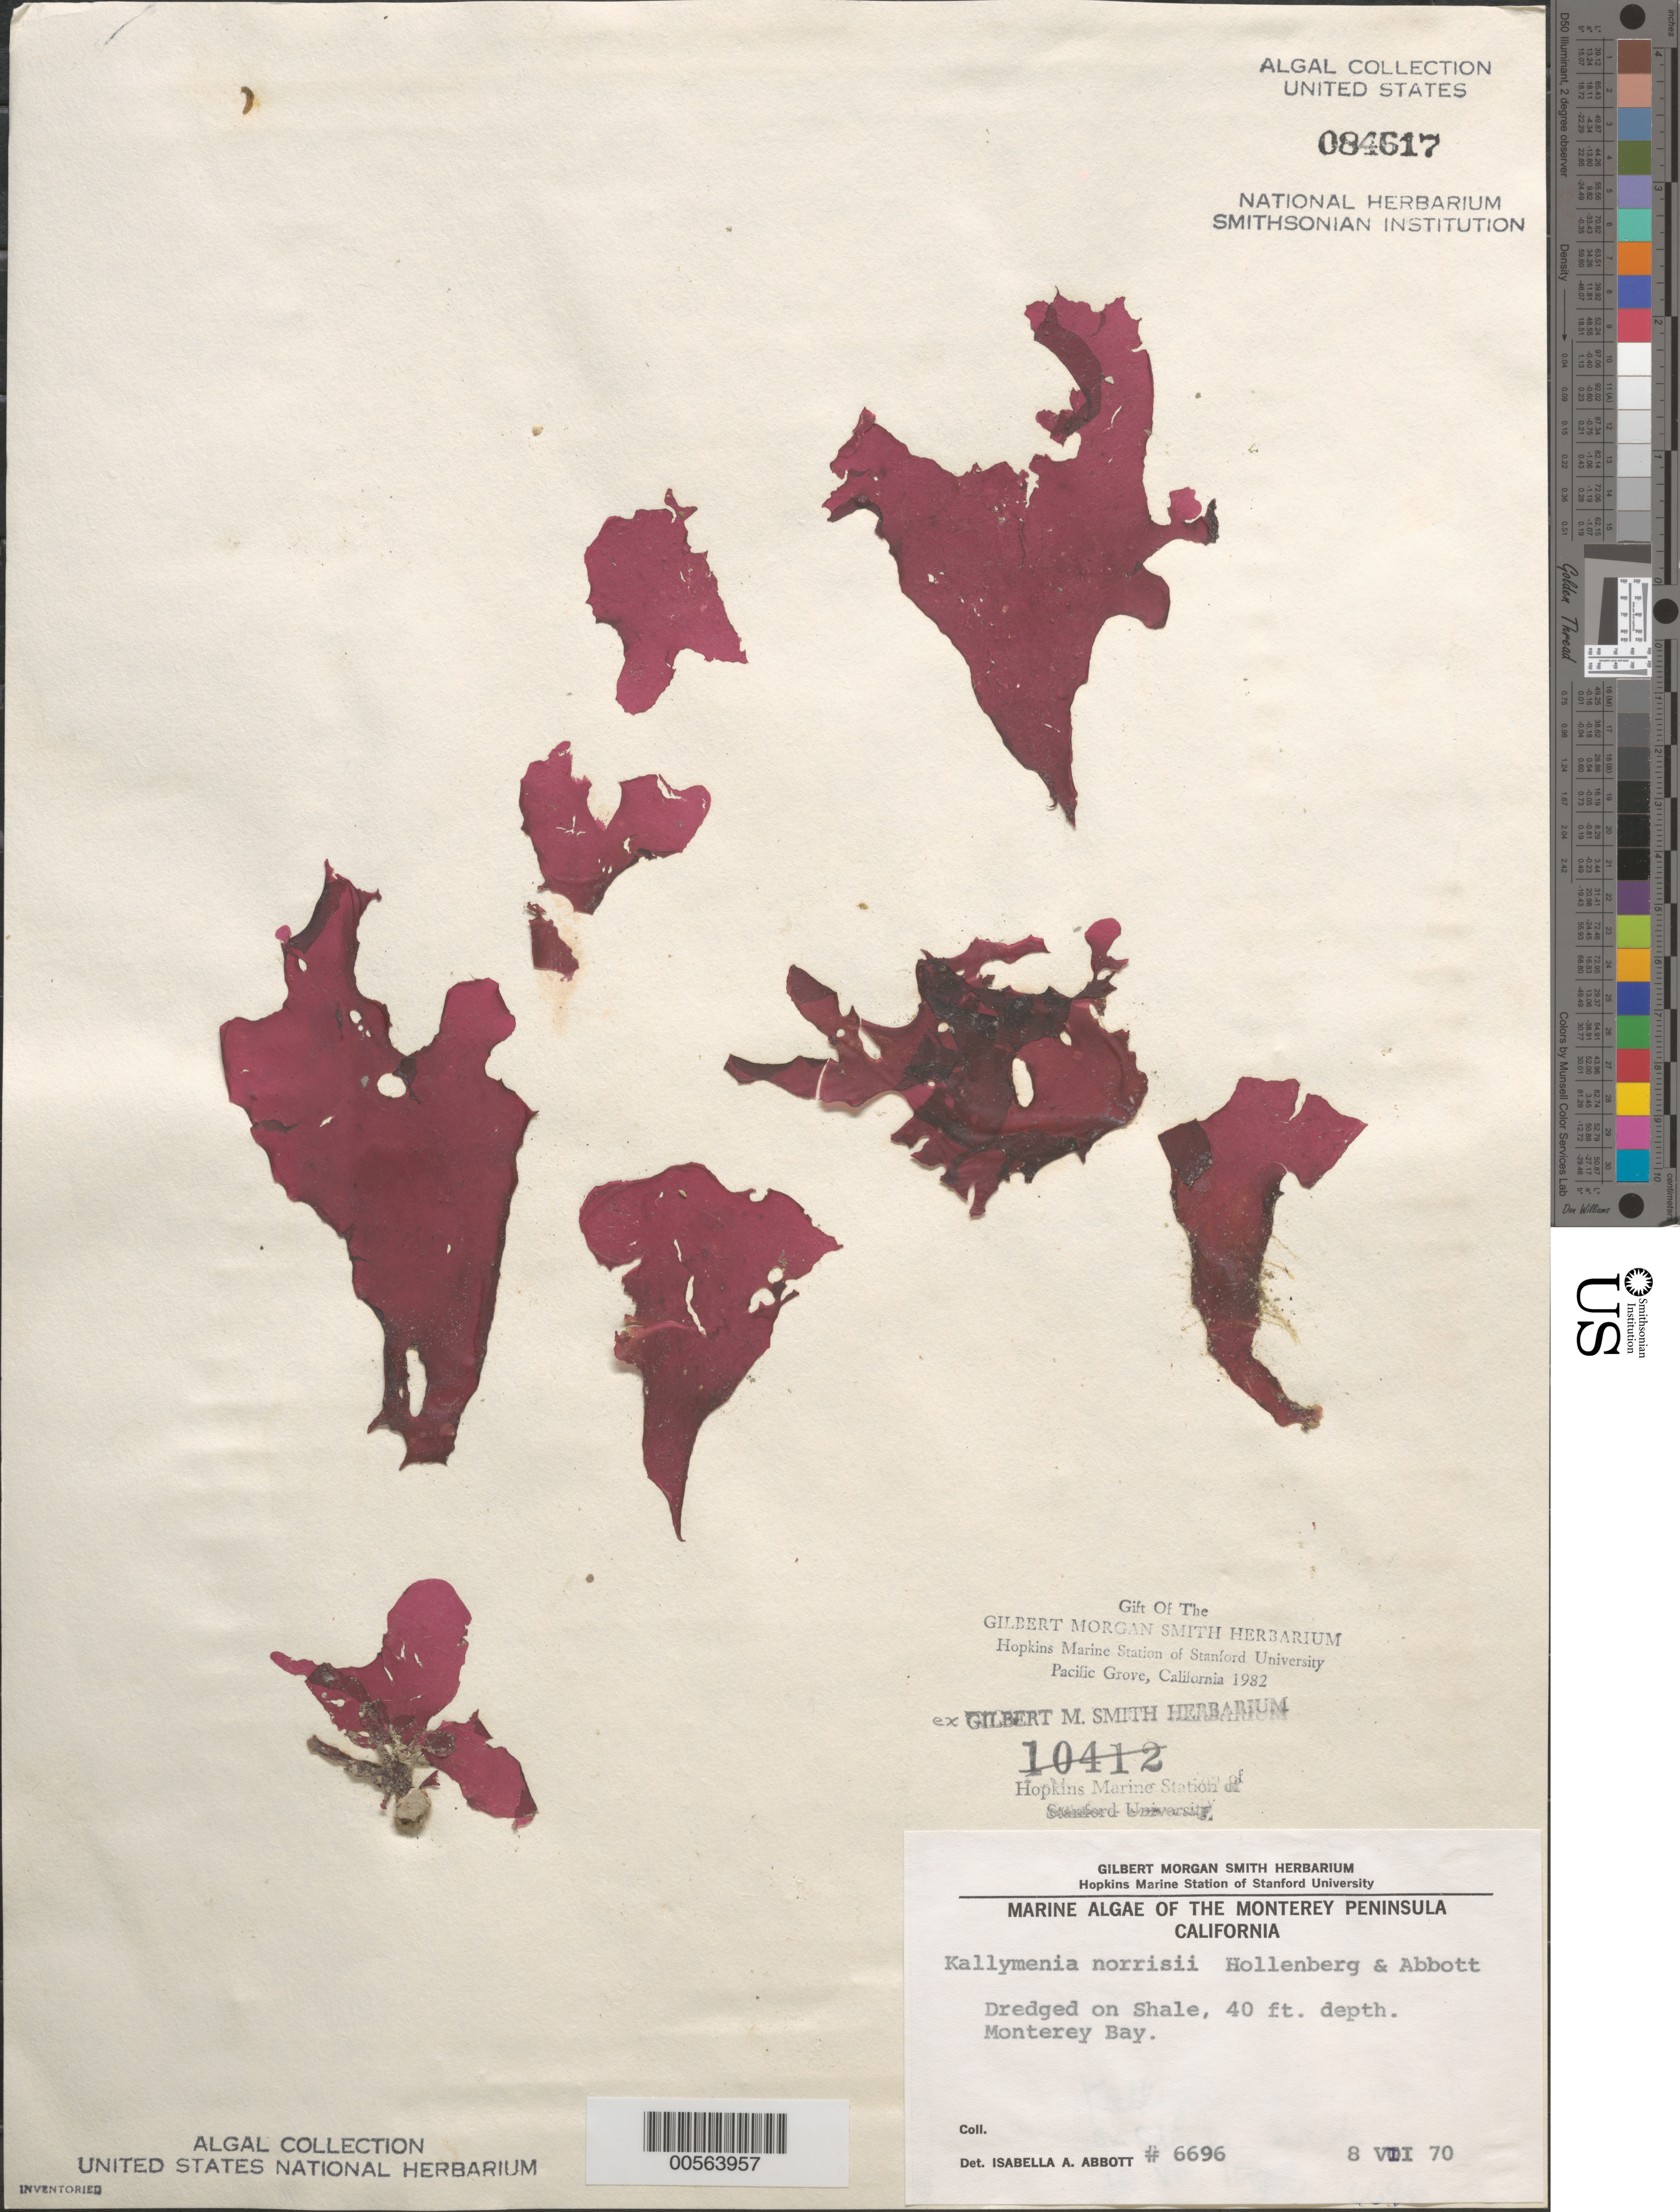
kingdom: Plantae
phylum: Rhodophyta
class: Florideophyceae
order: Gigartinales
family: Kallymeniaceae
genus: Kallymenia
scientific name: Kallymenia norrisii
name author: Hollenb. & I.A. Abbott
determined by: Abbott, Isabella A.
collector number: IAA 6696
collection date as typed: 08 Jul 1970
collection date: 1970-07-08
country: United States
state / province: California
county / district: Monterey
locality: Monterey Bay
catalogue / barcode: US 84617